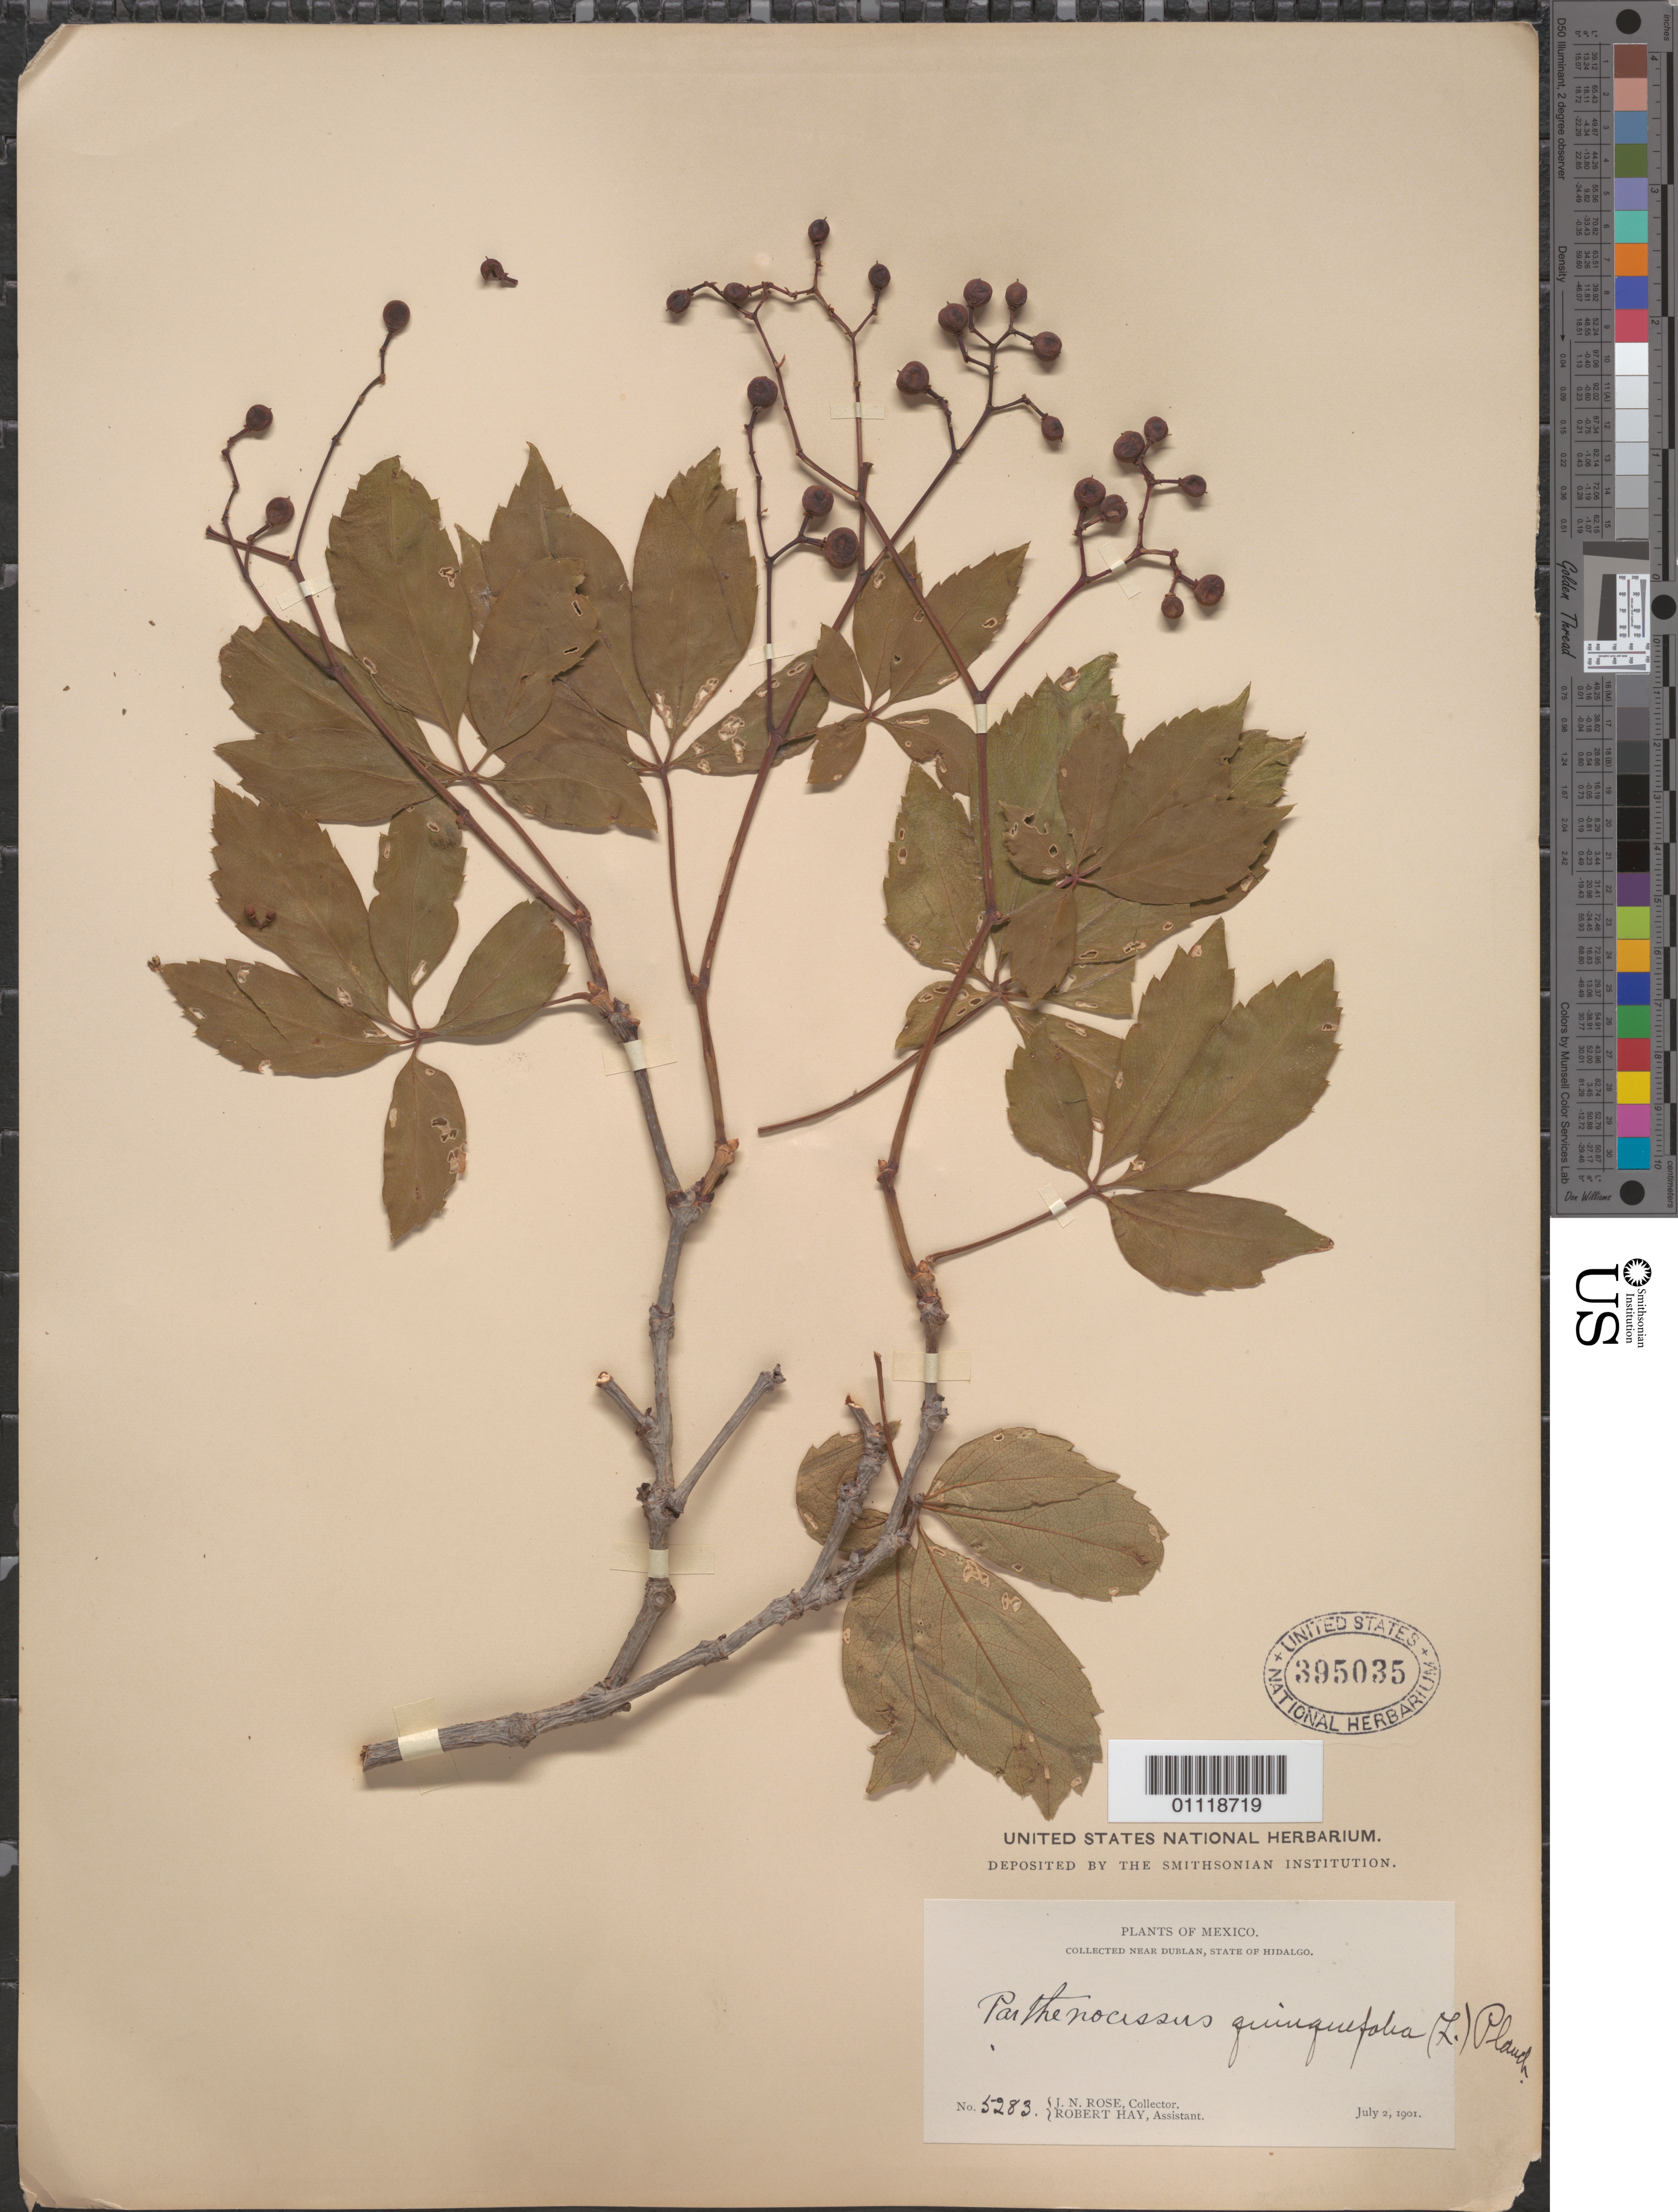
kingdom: Plantae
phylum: Tracheophyta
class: Magnoliopsida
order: Vitales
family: Vitaceae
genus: Parthenocissus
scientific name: Parthenocissus quinquefolia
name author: (L.) Planch.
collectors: J. N. Rose & R. Hav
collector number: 5283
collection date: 1901-07-02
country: Mexico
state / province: Hidalgo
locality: Near Dublan.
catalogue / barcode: US 395035